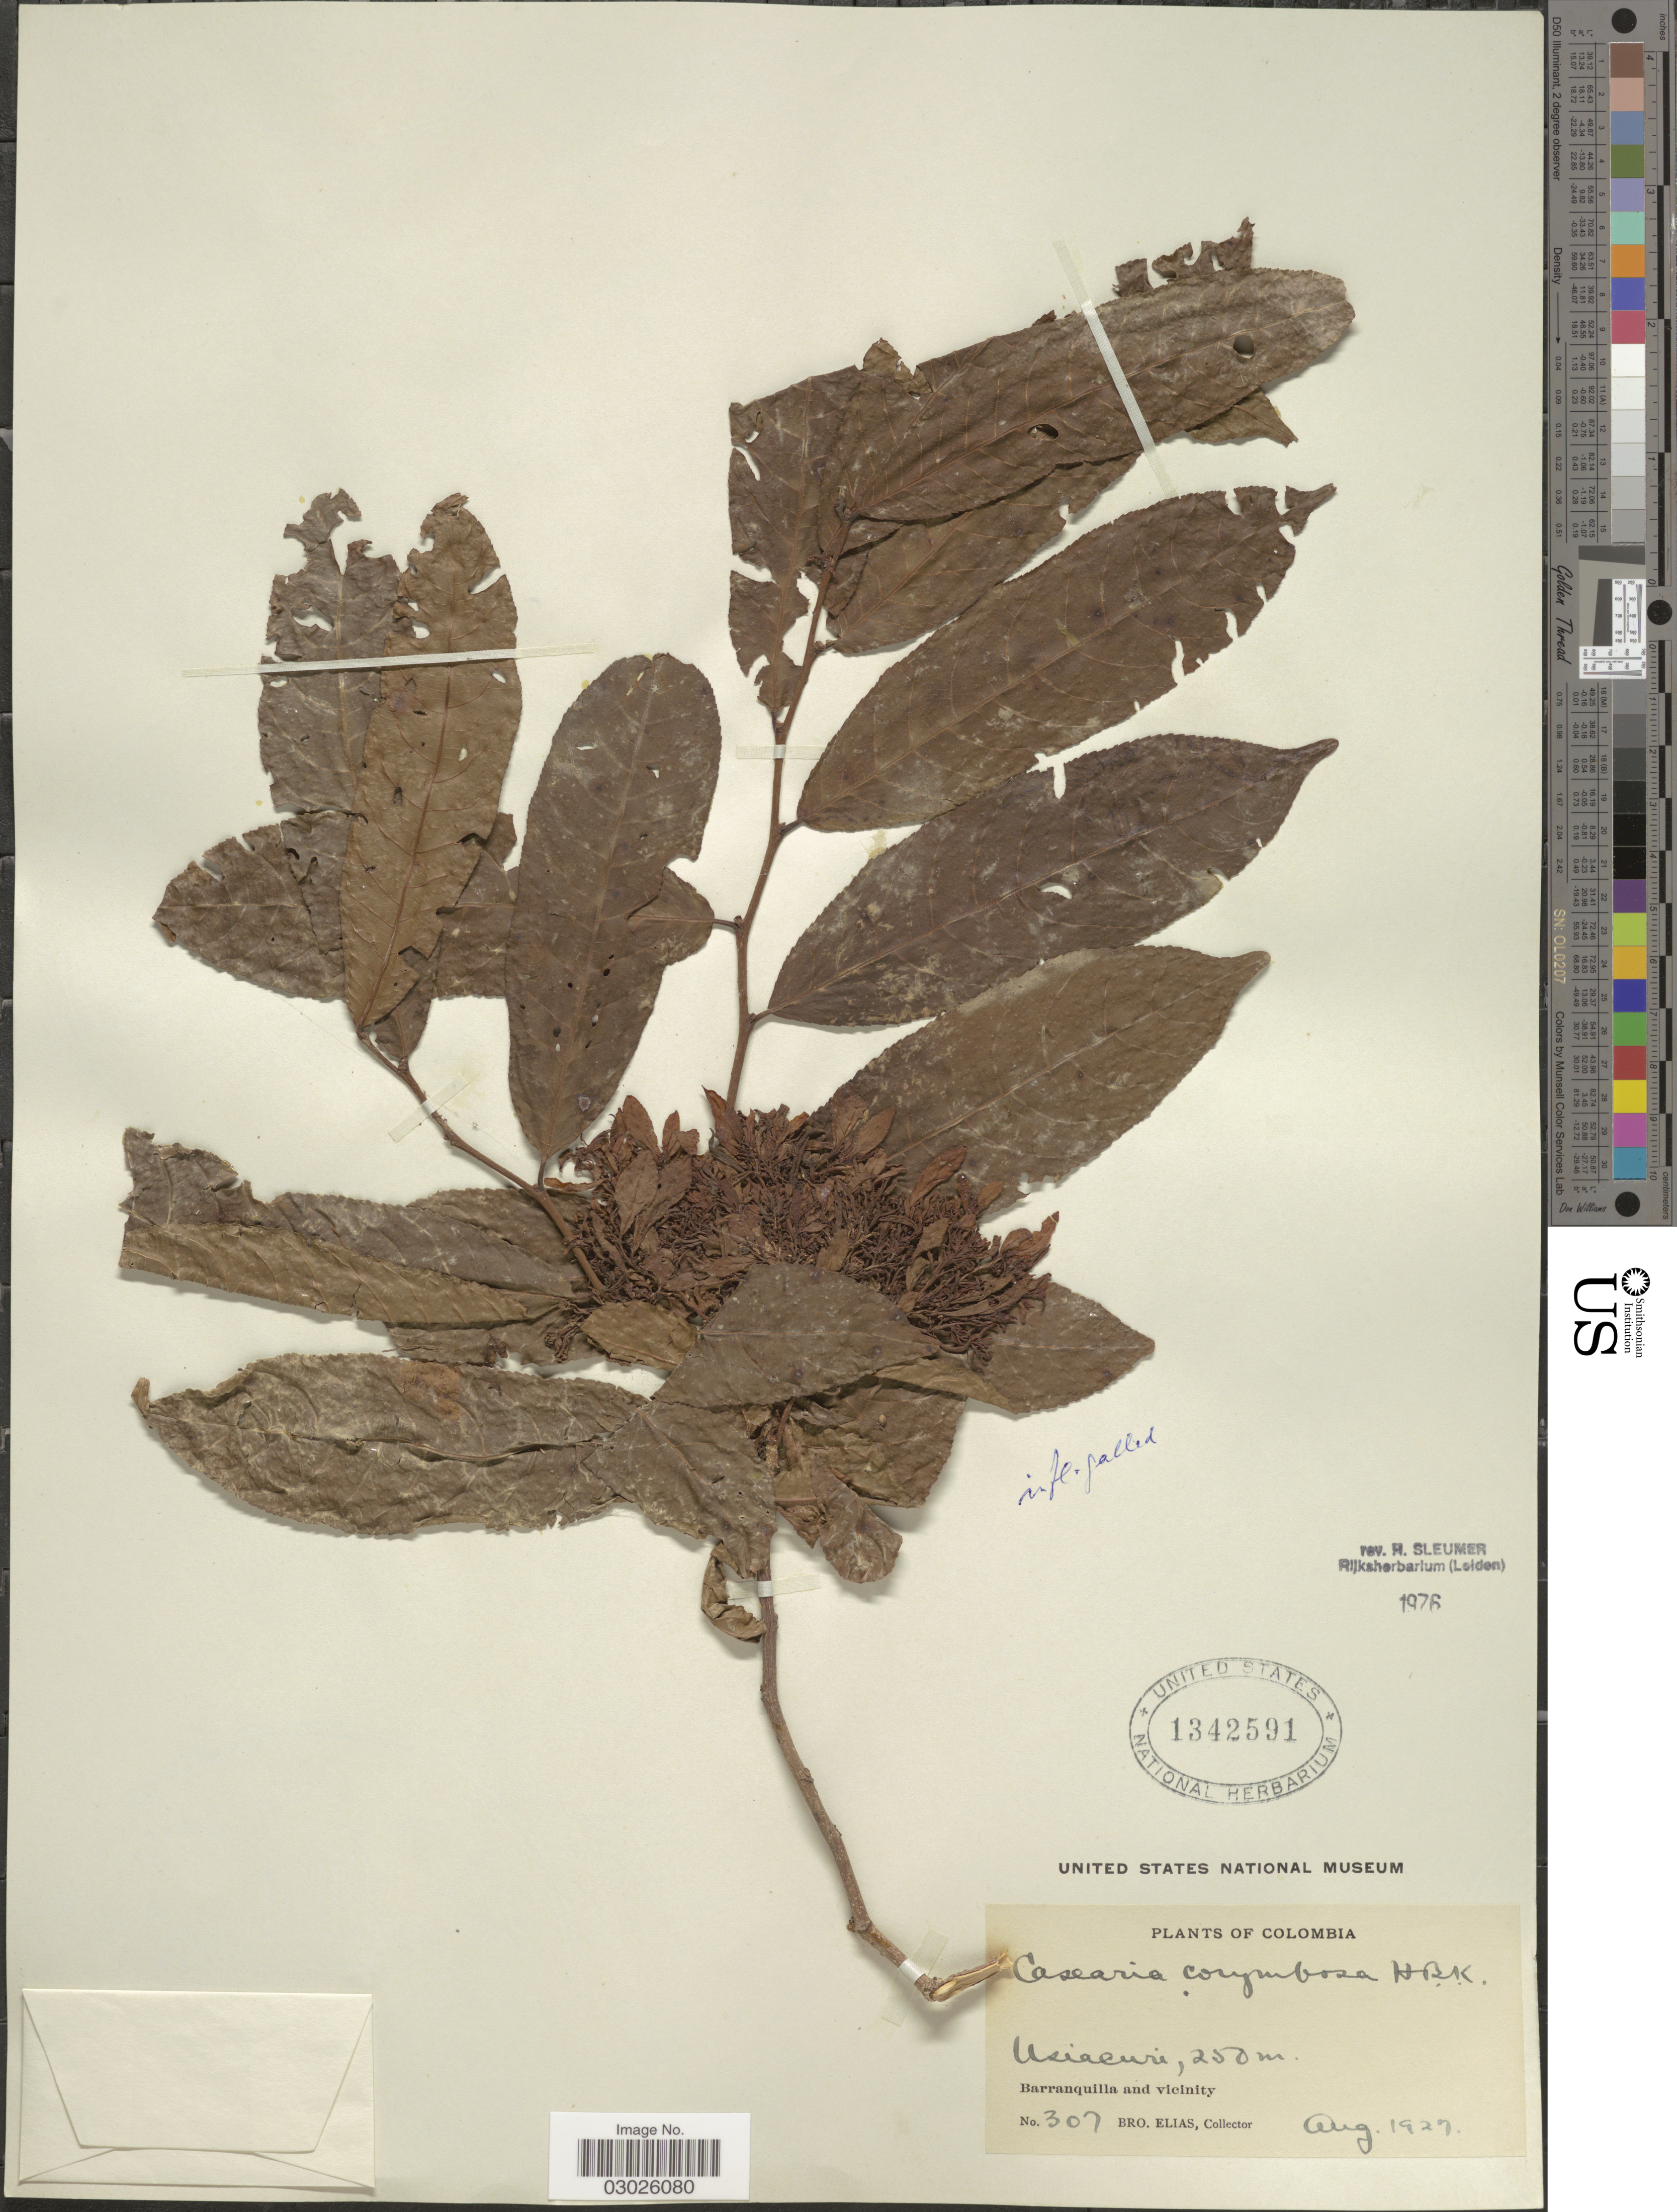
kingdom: Plantae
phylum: Tracheophyta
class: Magnoliopsida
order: Malpighiales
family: Salicaceae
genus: Casearia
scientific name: Casearia corymbosa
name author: Kunth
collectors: Bro. Elias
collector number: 307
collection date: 1927-08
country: Colombia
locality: Usiacuri, Barranquilla and vicinity.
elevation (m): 250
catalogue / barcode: US 1342591